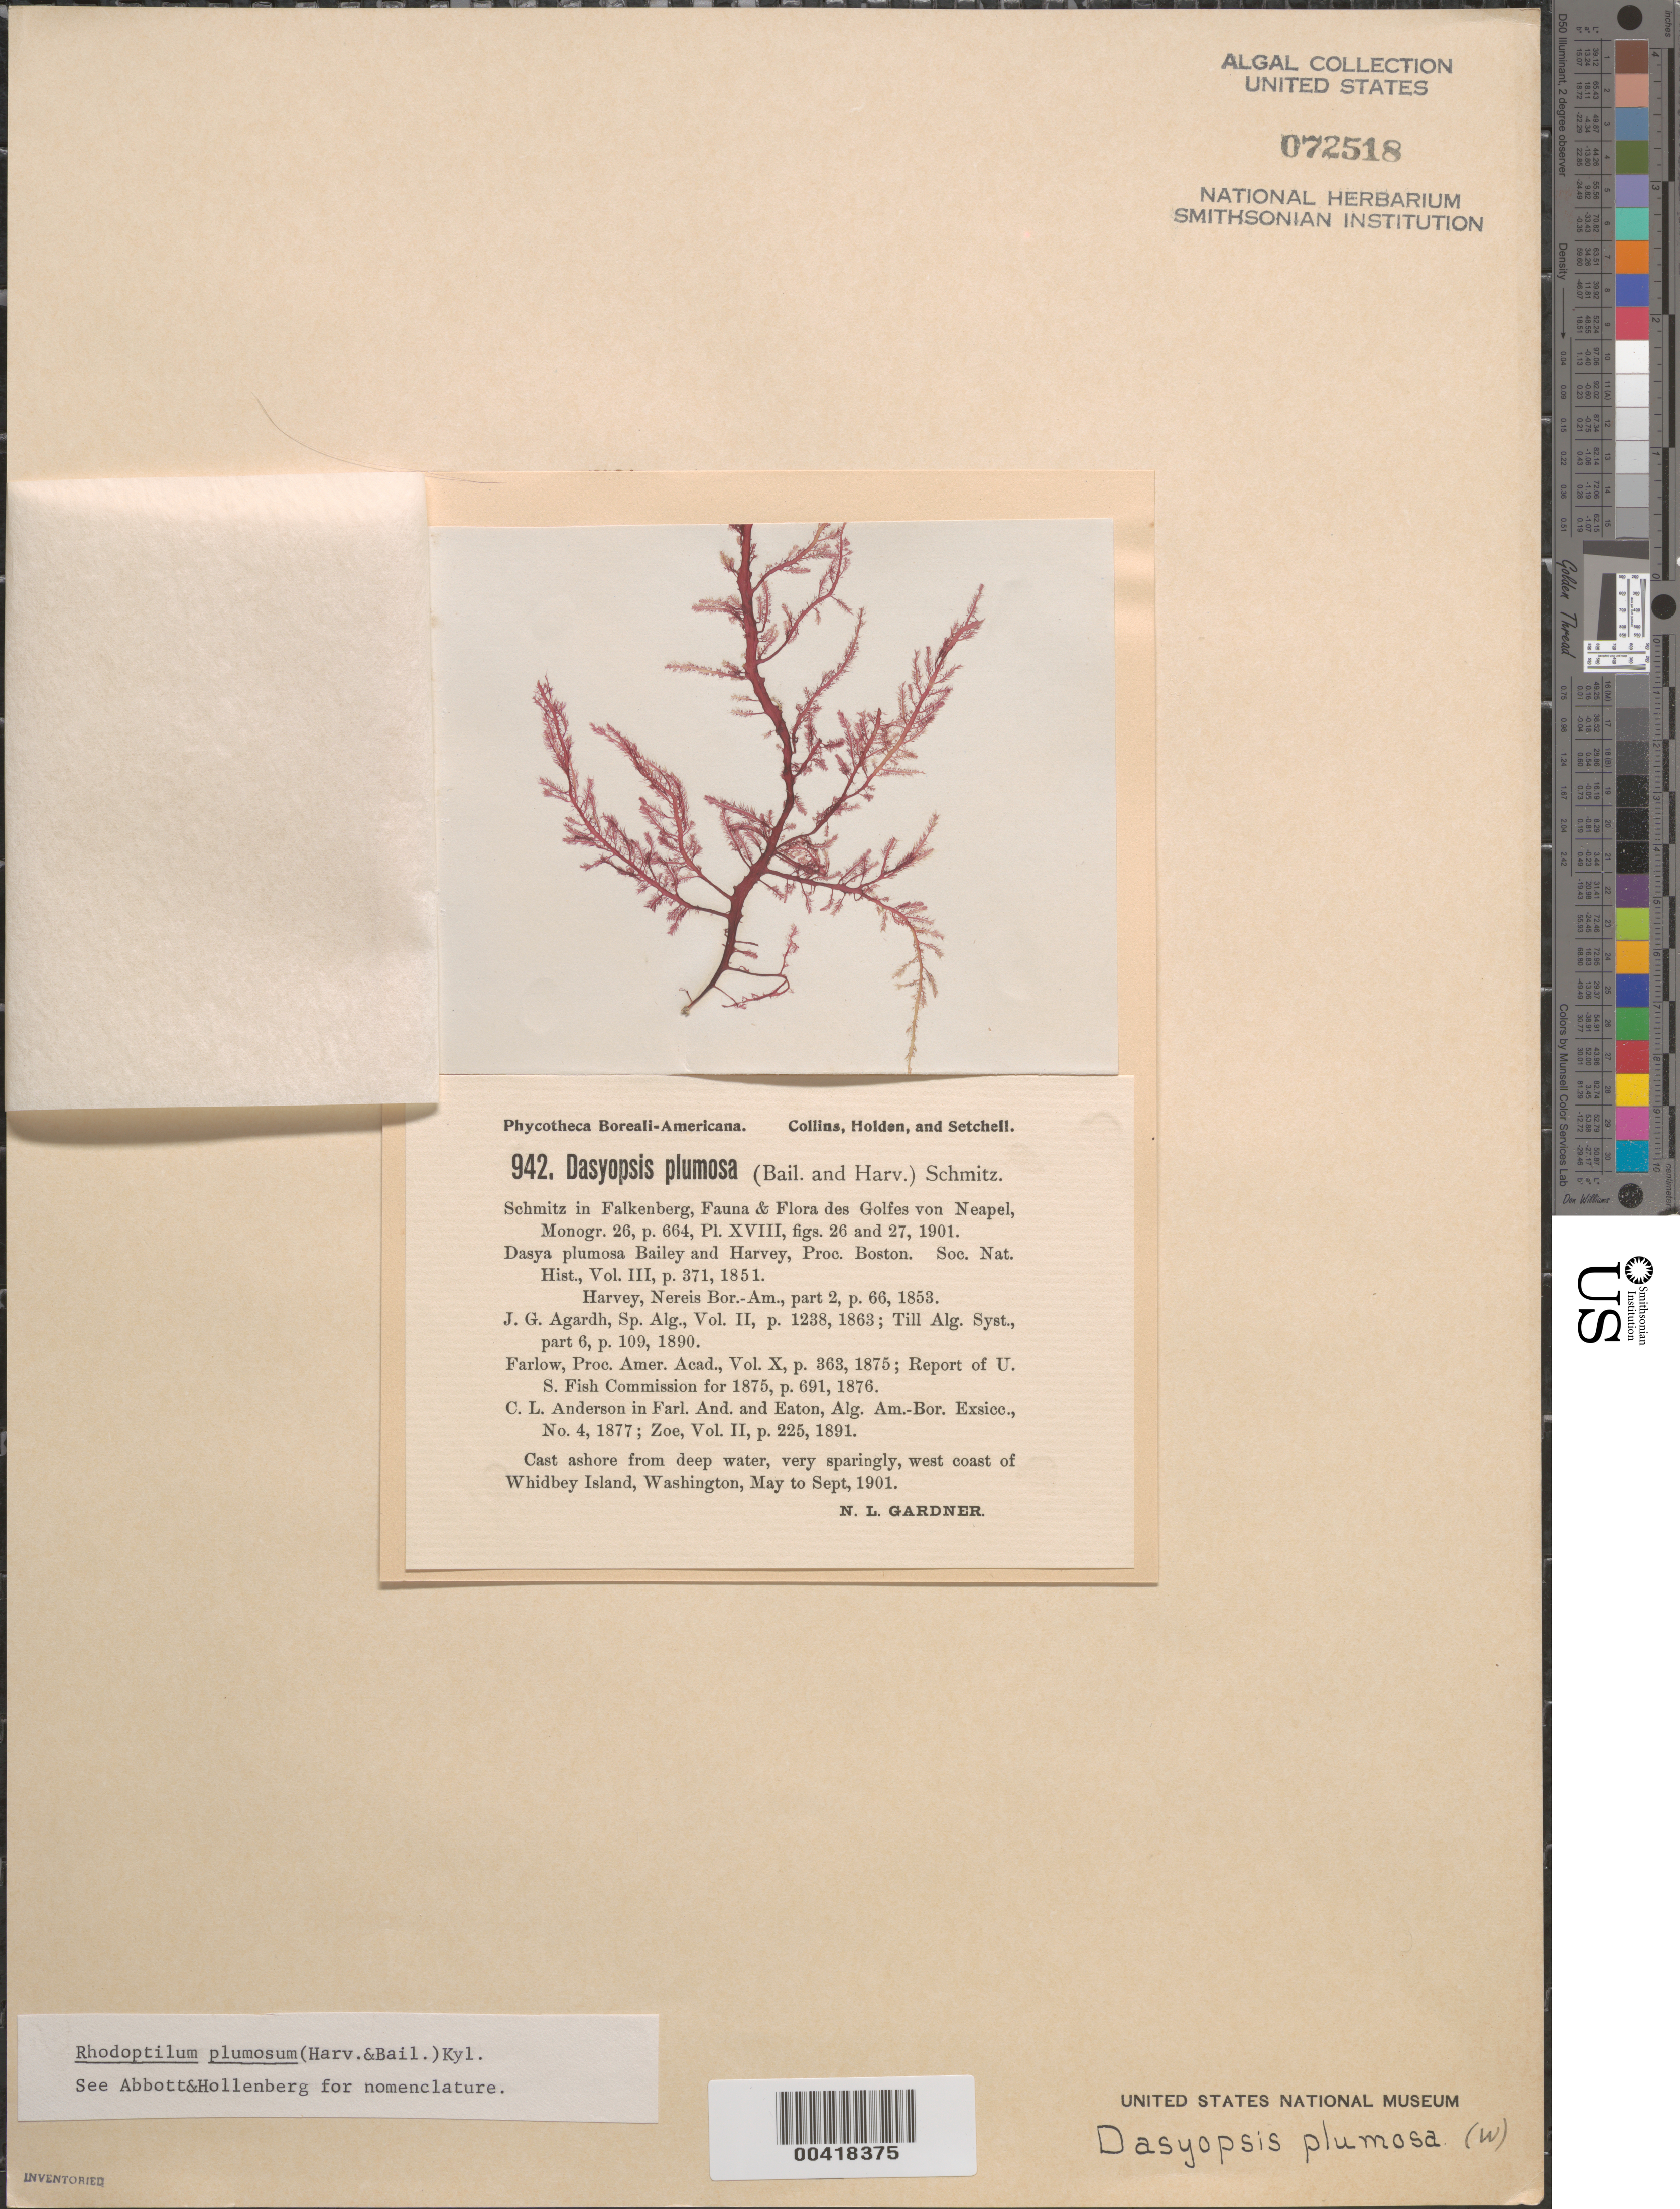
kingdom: Plantae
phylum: Rhodophyta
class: Florideophyceae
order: Ceramiales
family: Dasyaceae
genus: Rhodoptilum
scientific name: Rhodoptilum plumosum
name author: (Harv. & Bail.) Kylin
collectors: N. Gardner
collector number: PB-A 942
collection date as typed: May 1901 TO -- Sep 1901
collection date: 1901-05/1901-09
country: United States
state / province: Washington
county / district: Island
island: Whidbey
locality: West coast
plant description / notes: Collins, Holden & Setchell, Phycotheca Boreali-Americana, as Dasyopsis plumoa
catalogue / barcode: US 72518